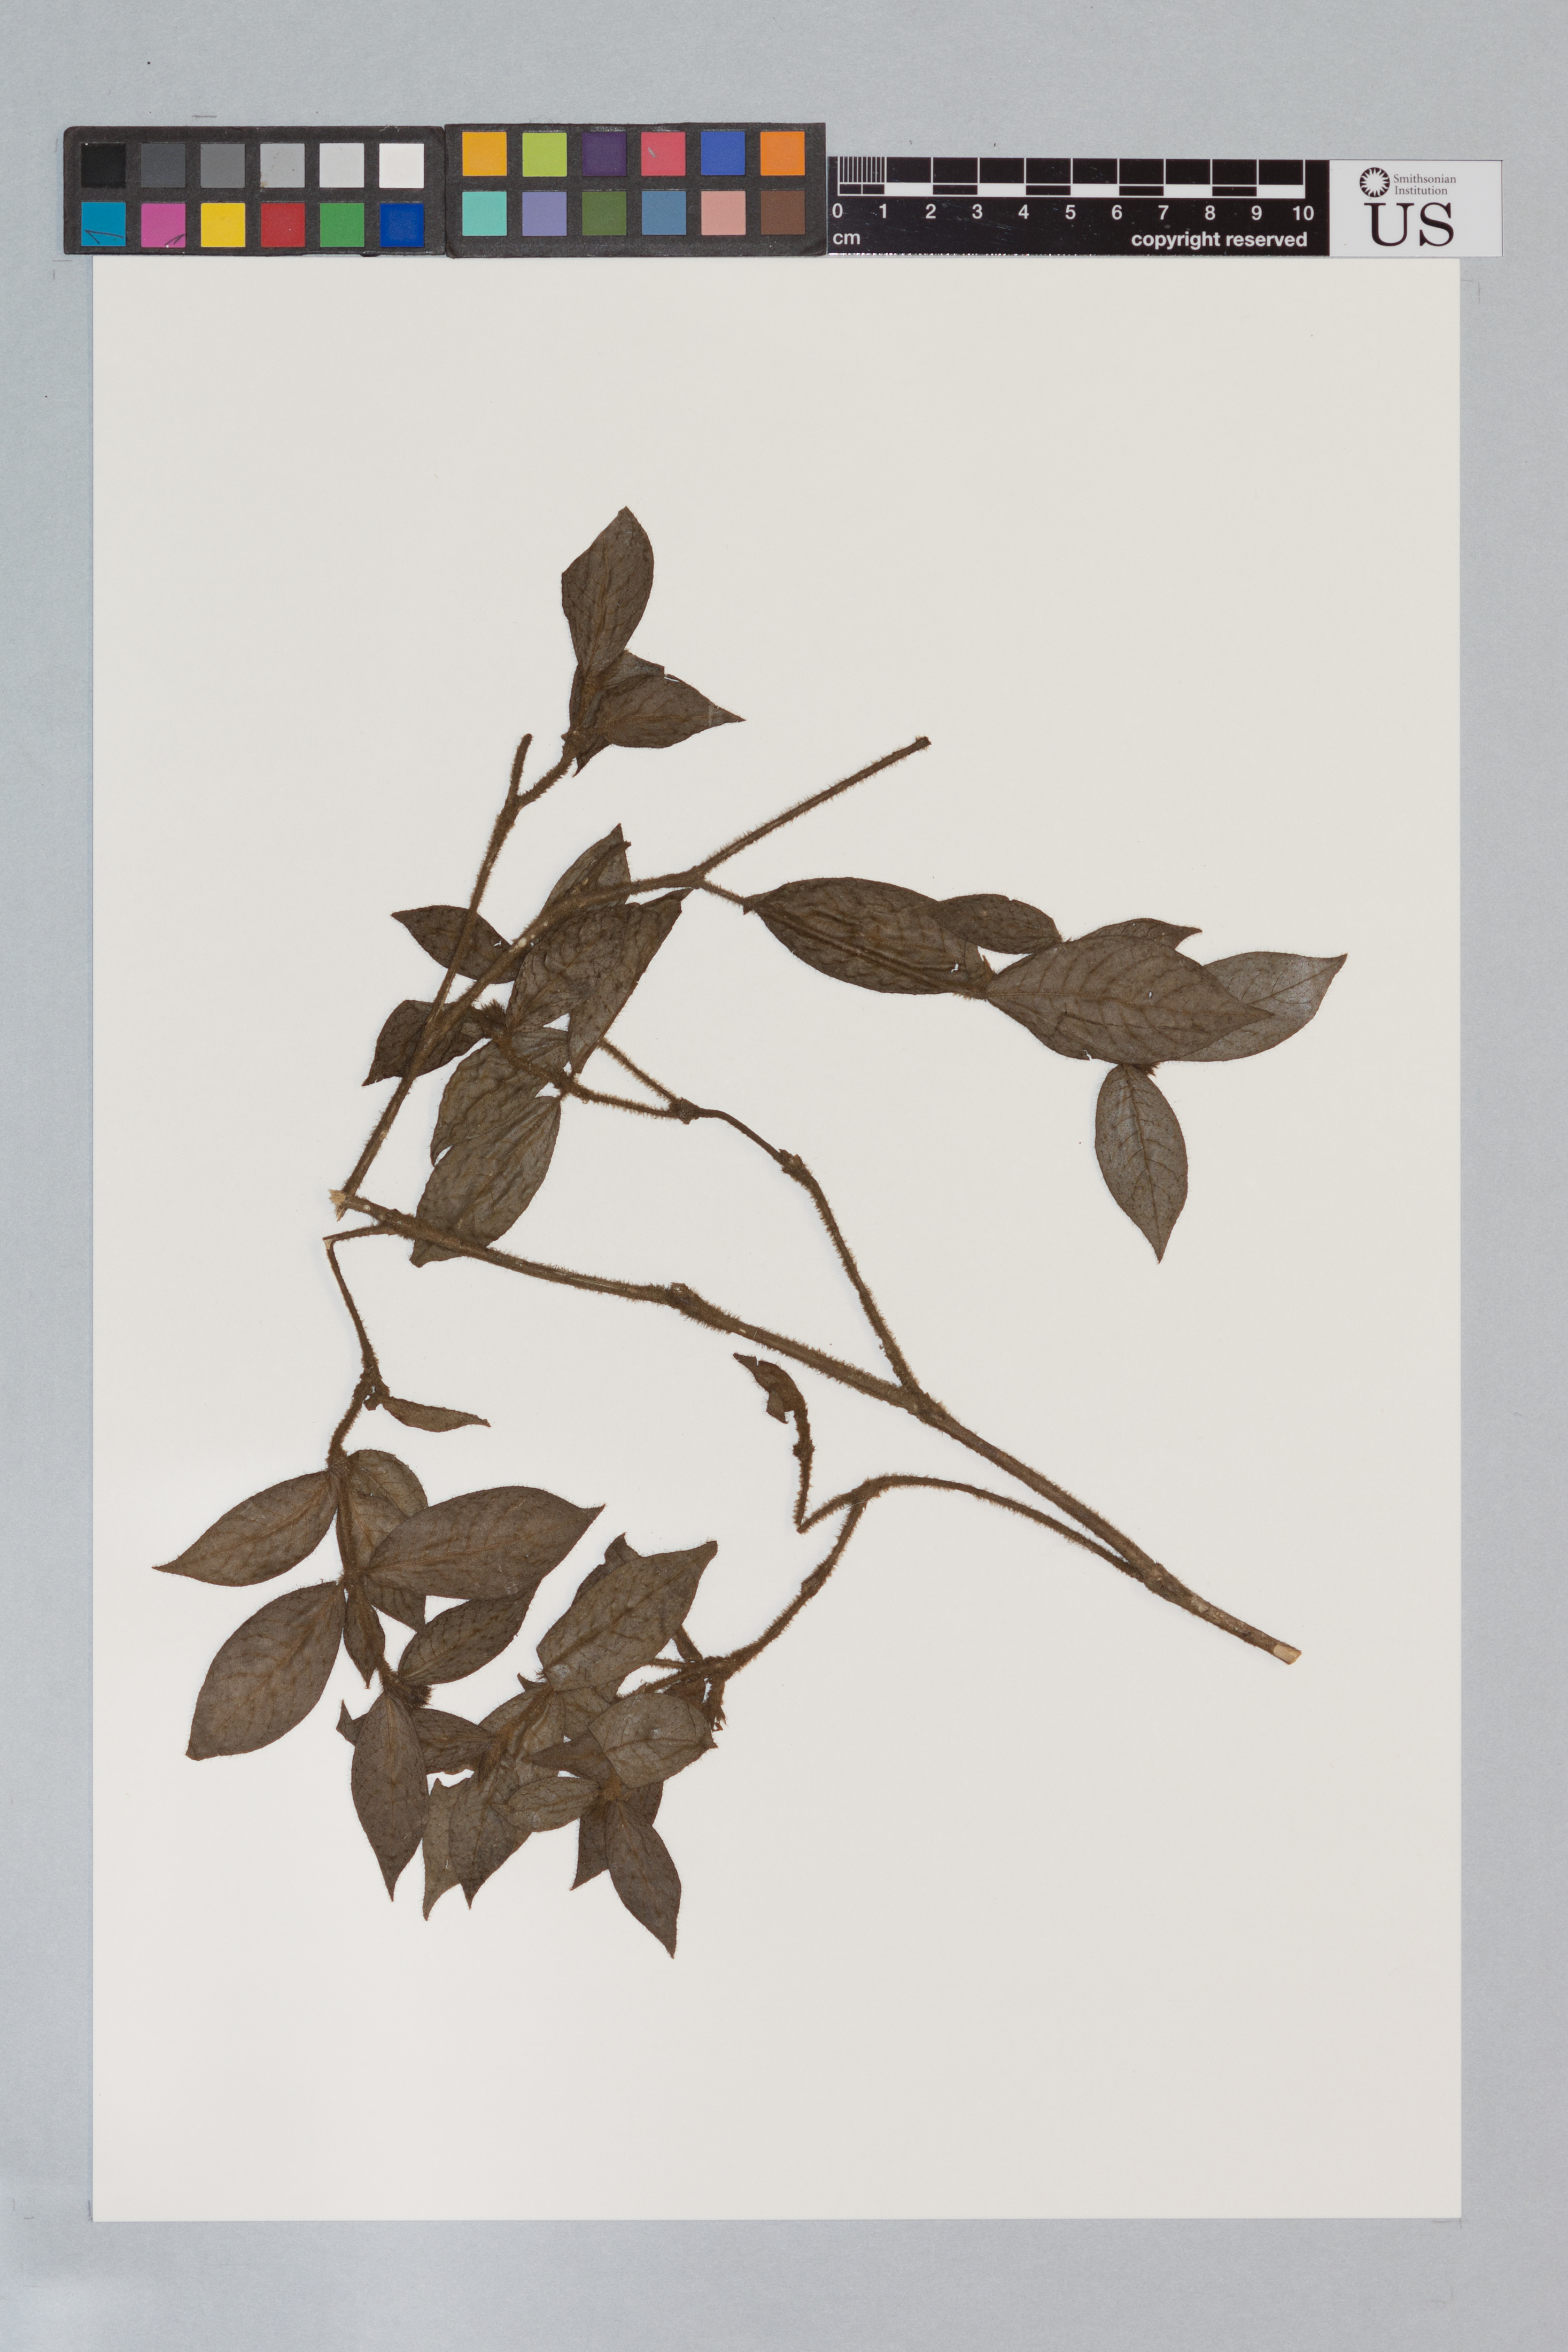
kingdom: Plantae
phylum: Tracheophyta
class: Magnoliopsida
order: Gentianales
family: Rubiaceae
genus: Psychotria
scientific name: Psychotria iodotricha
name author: Müll. Arg.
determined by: Kirkbride, J. H.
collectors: J. J. Pipoly, G. Gharbarran & G. Samuels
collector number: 10575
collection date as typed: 23 February 1987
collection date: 1987-02-23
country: Guyana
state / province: Cuyuni-Mazaruni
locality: Unnamed peak S of Chinoweing Village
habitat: Premontane and montane rainforest. Steep lateritic slopes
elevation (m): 680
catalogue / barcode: US 3270352